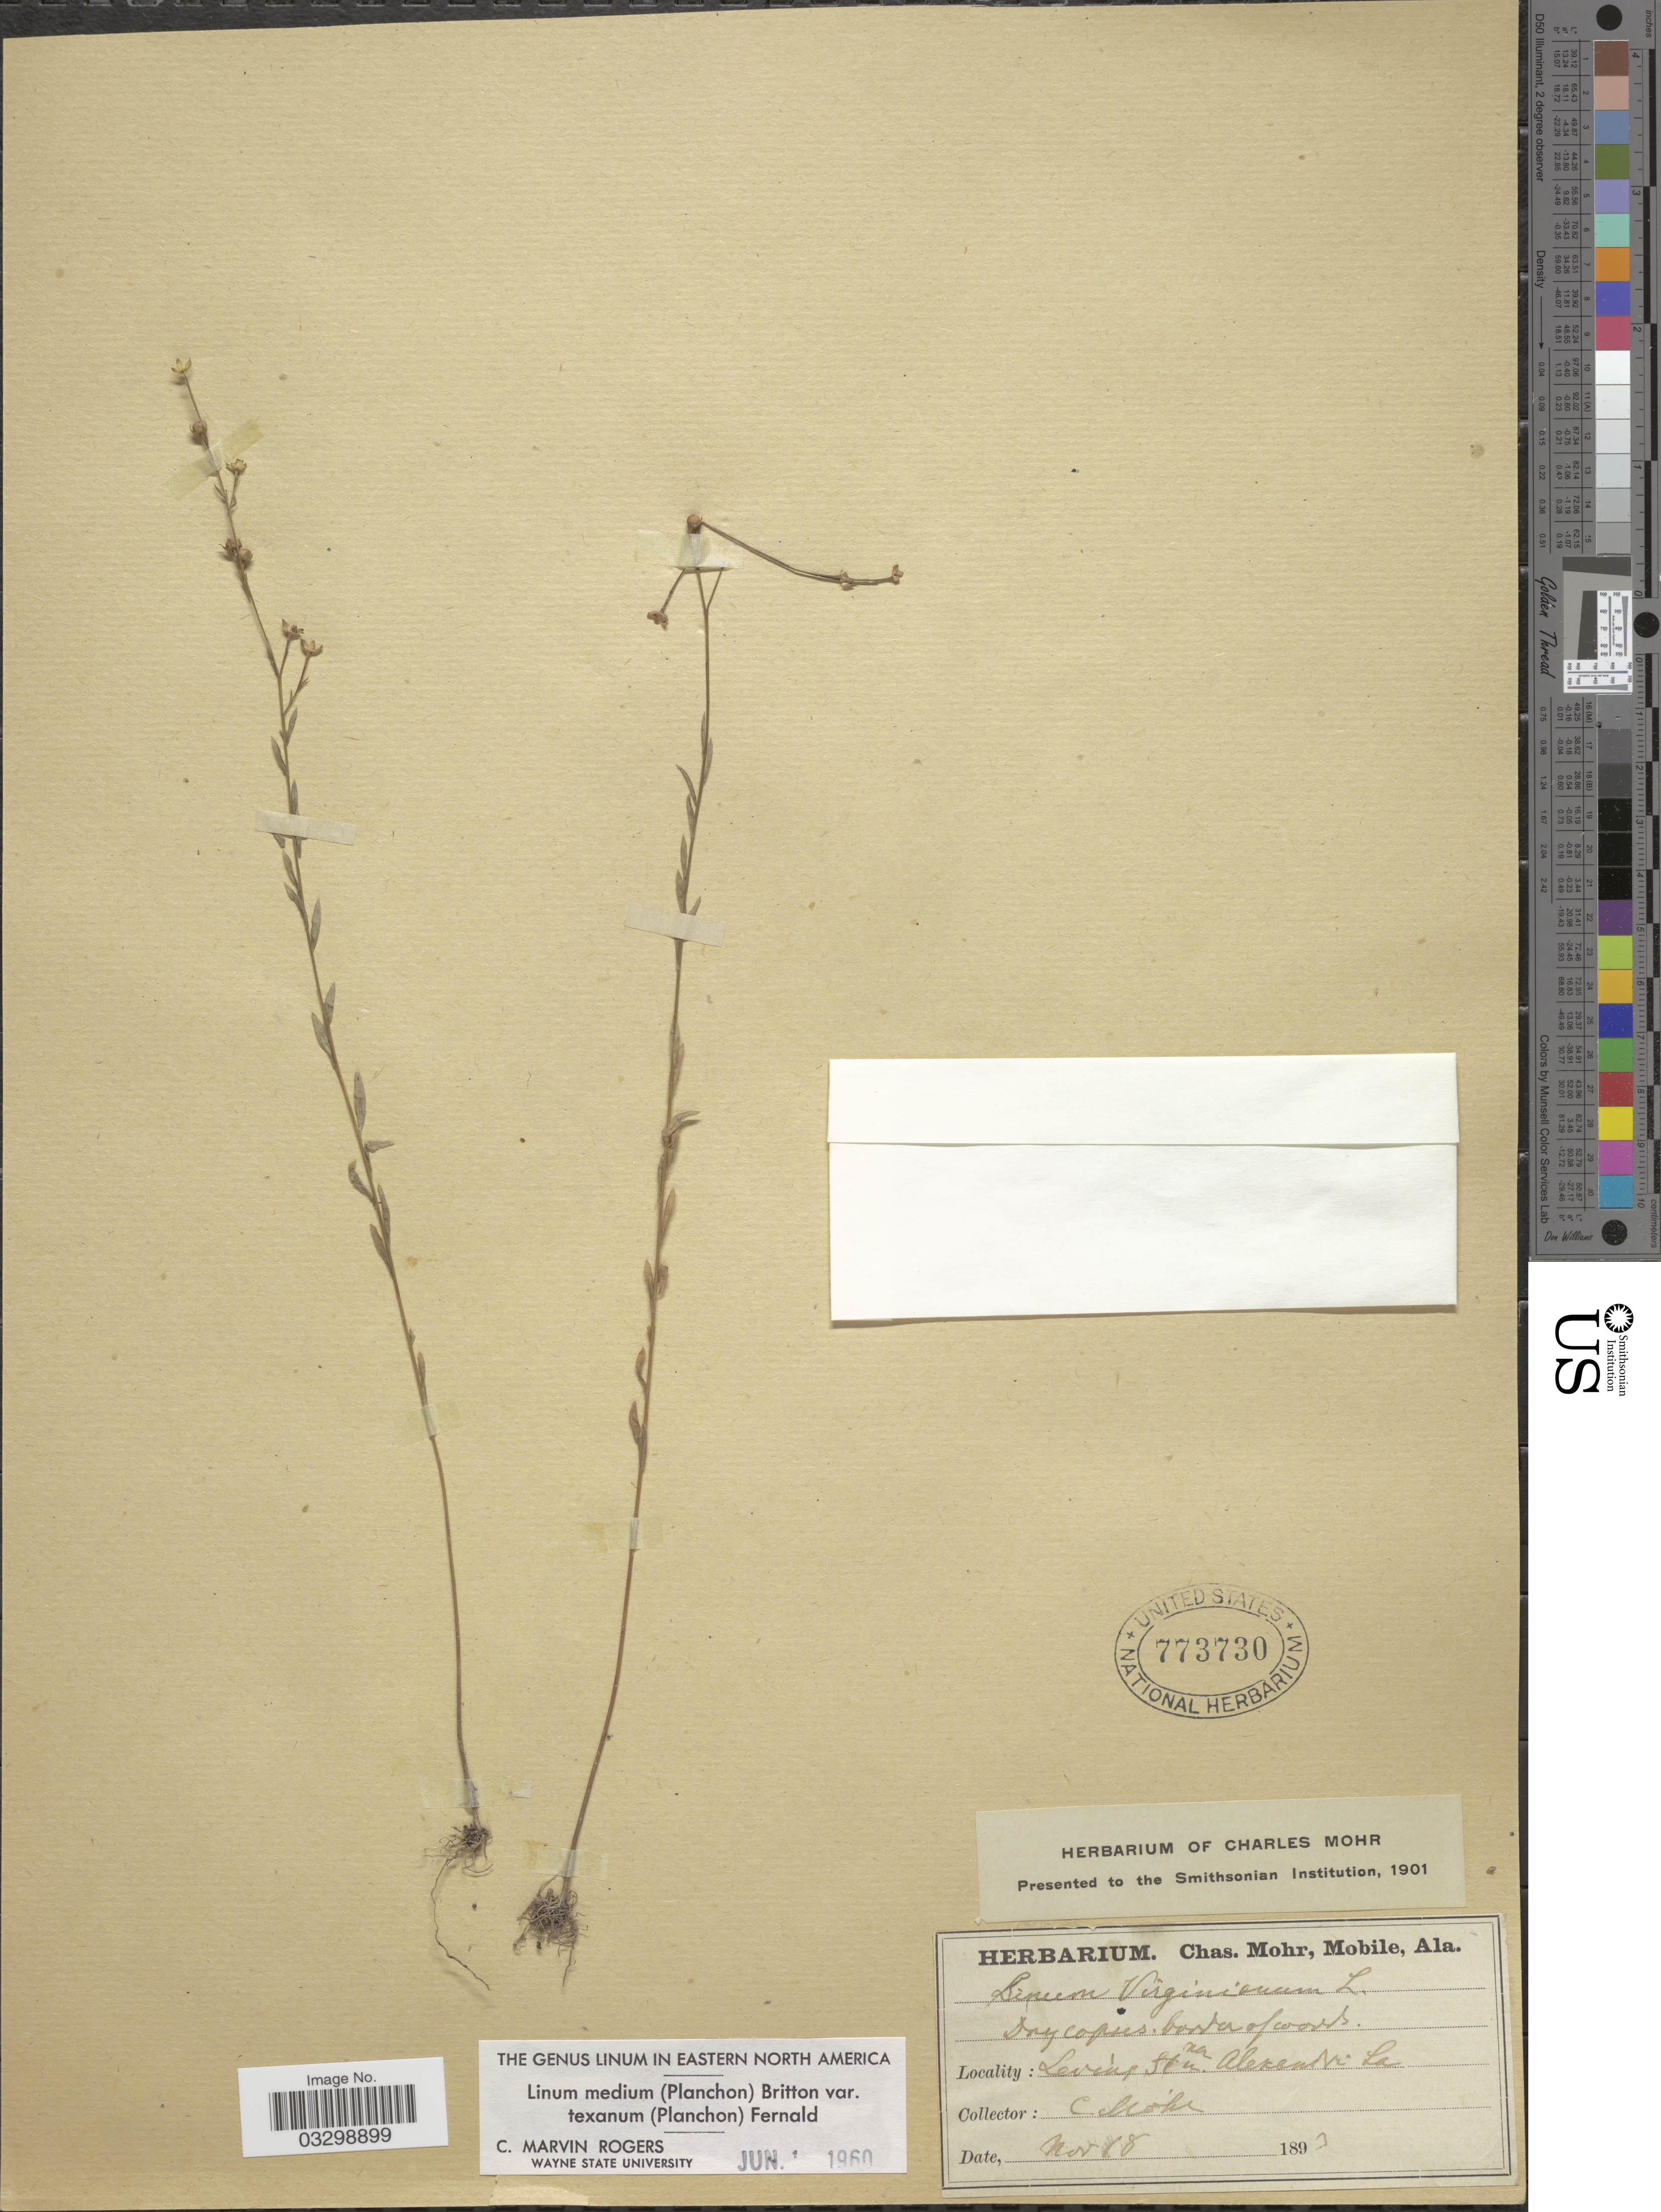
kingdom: Plantae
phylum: Tracheophyta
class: Magnoliopsida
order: Malpighiales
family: Linaceae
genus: Linum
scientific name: Linum medium var. texanum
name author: (Planch.) Fernald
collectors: Mohr, C. T. (herbarium)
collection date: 1893-11-18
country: United States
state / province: Louisiana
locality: Levins Stn nr Alexandria. La.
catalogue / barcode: US 773730